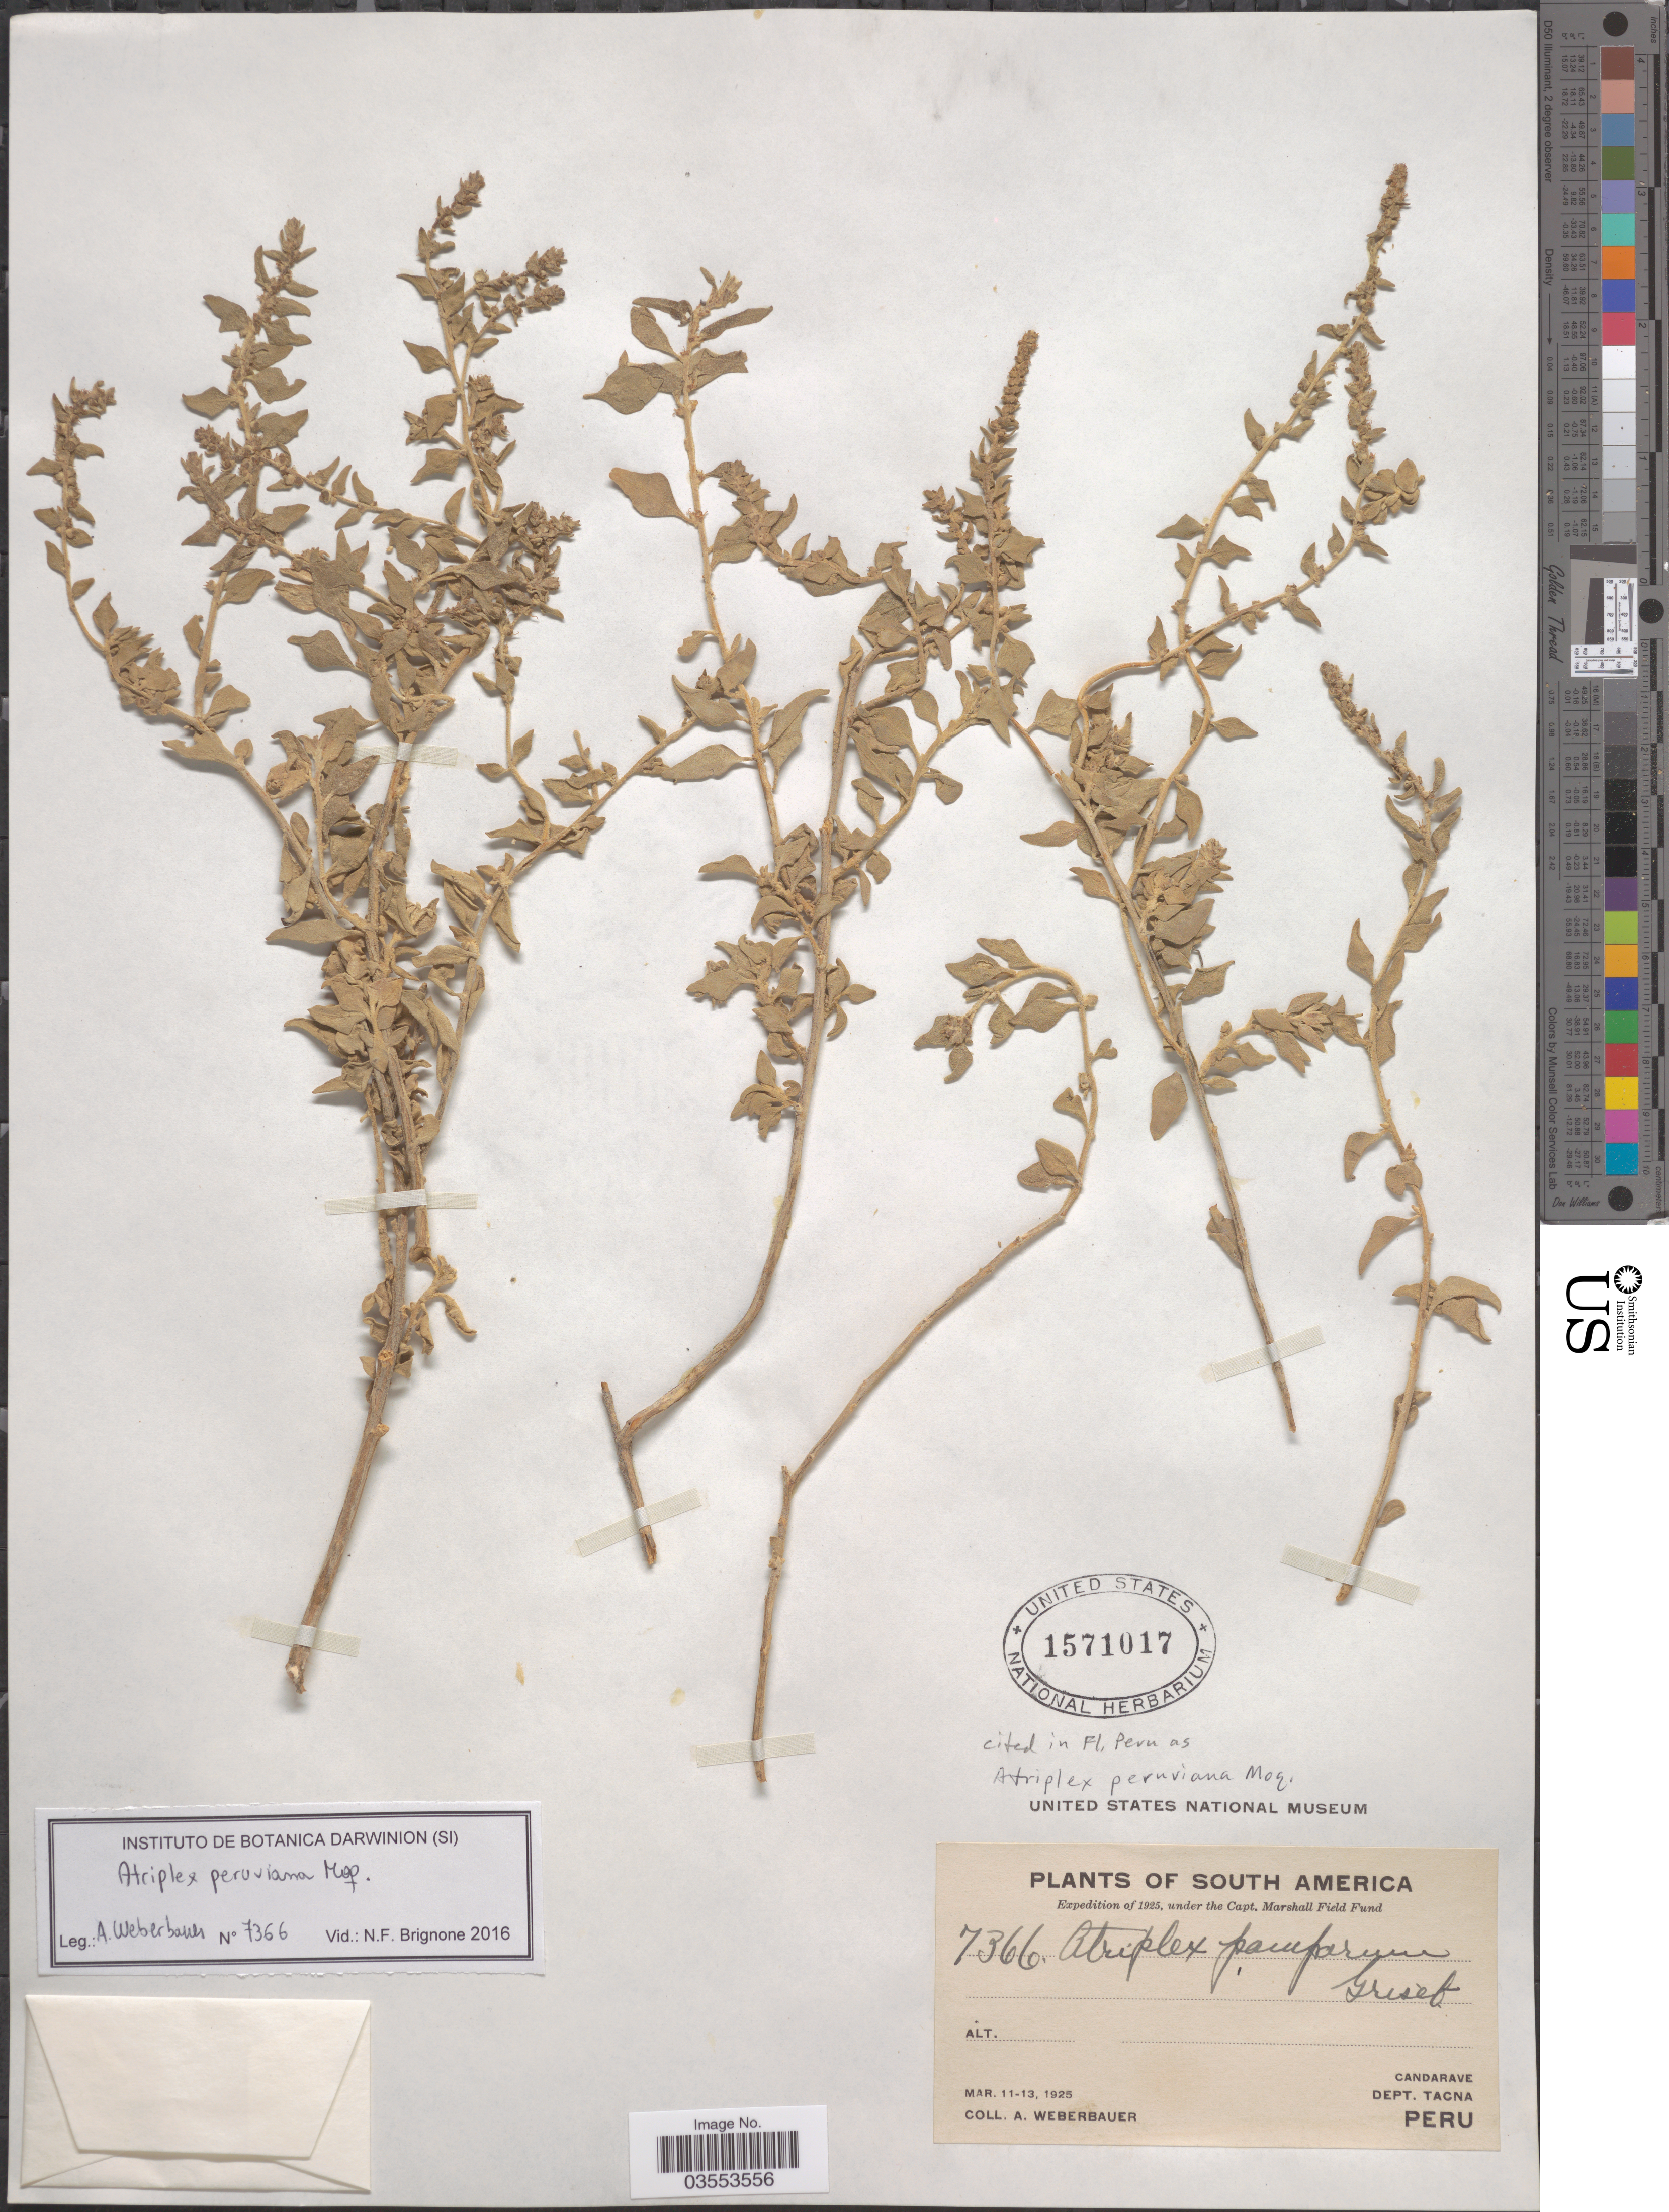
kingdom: Plantae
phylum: Tracheophyta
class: Magnoliopsida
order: Caryophyllales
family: Amaranthaceae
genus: Atriplex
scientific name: Atriplex peruviana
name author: Moq.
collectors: A. Weberbauer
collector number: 7366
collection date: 1925-03-11/1925-03-13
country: Peru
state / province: Tacna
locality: Candarave, Dept. Tacna.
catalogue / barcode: US 1571017